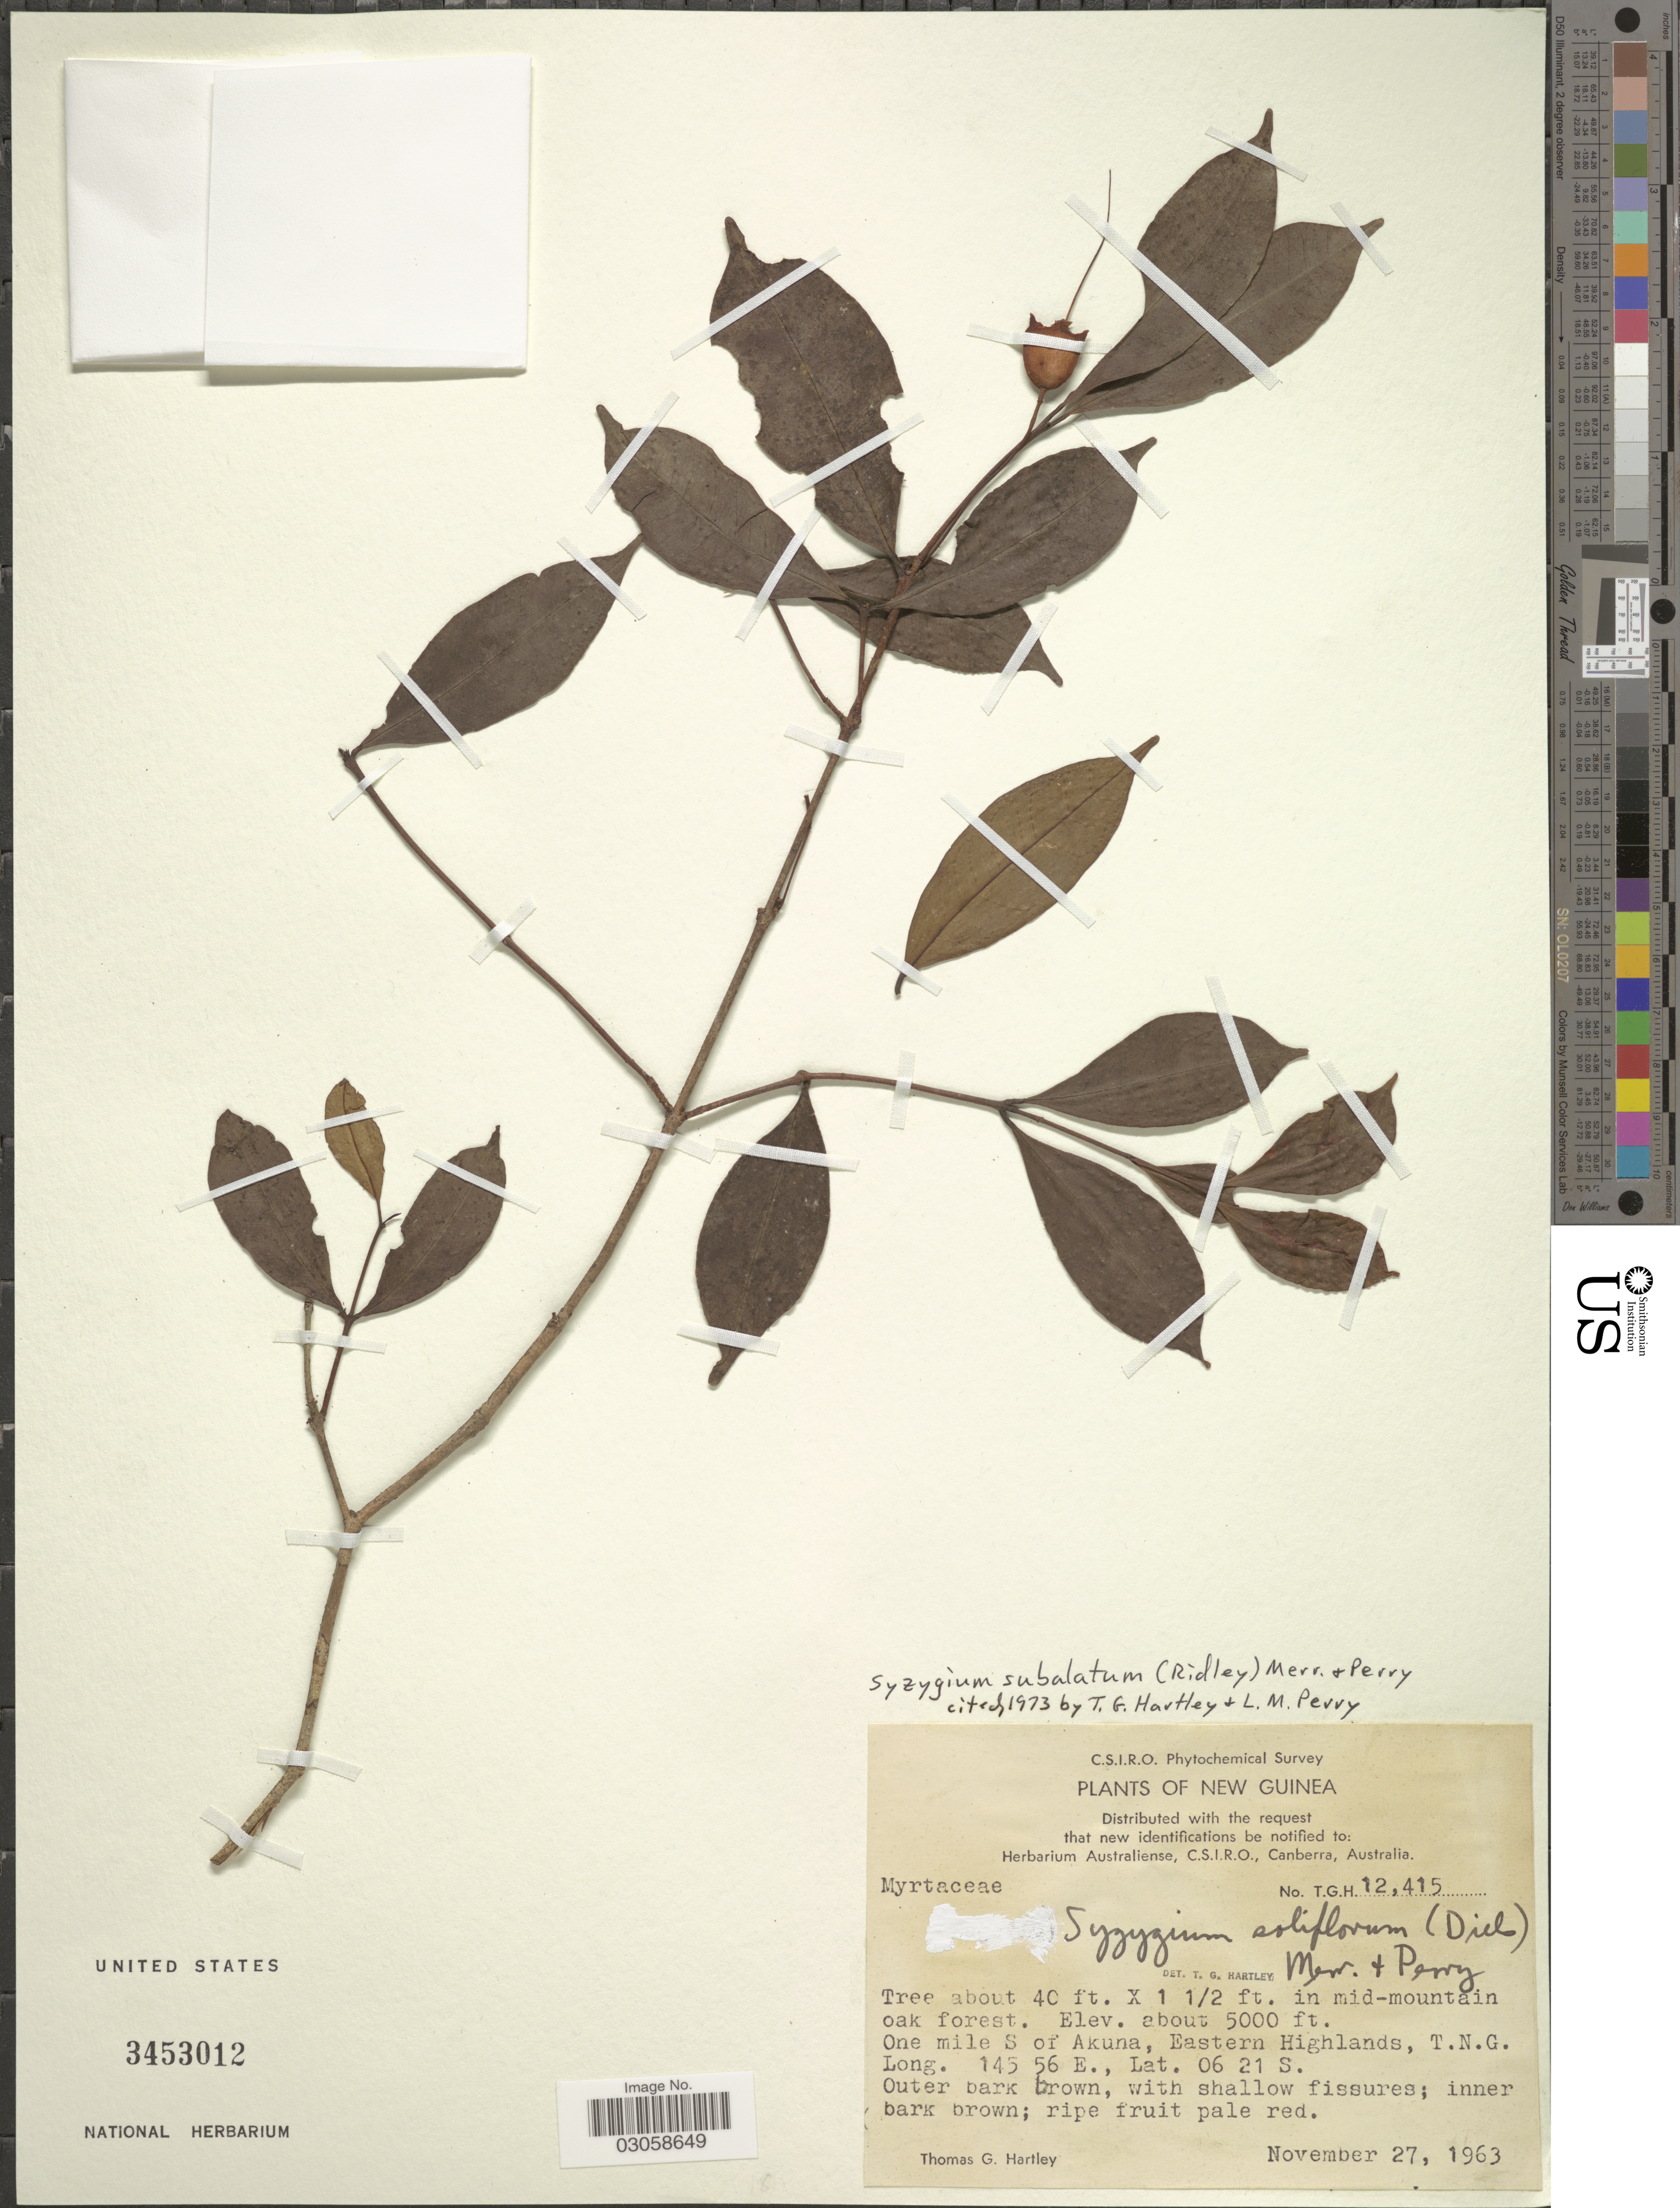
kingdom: Plantae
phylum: Tracheophyta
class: Magnoliopsida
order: Myrtales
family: Myrtaceae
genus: Syzygium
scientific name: Syzygium subalatum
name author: (Ridl.) Merr. & L.M. Perry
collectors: T. G. Hartley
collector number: T.G.H. 12415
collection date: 1963-11-27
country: Papua New Guinea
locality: New Guinea. In mid-mountain oak forest. One mile S of Akuna, Eastern Highlands, T.N.G.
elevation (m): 1524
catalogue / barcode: US 3453012